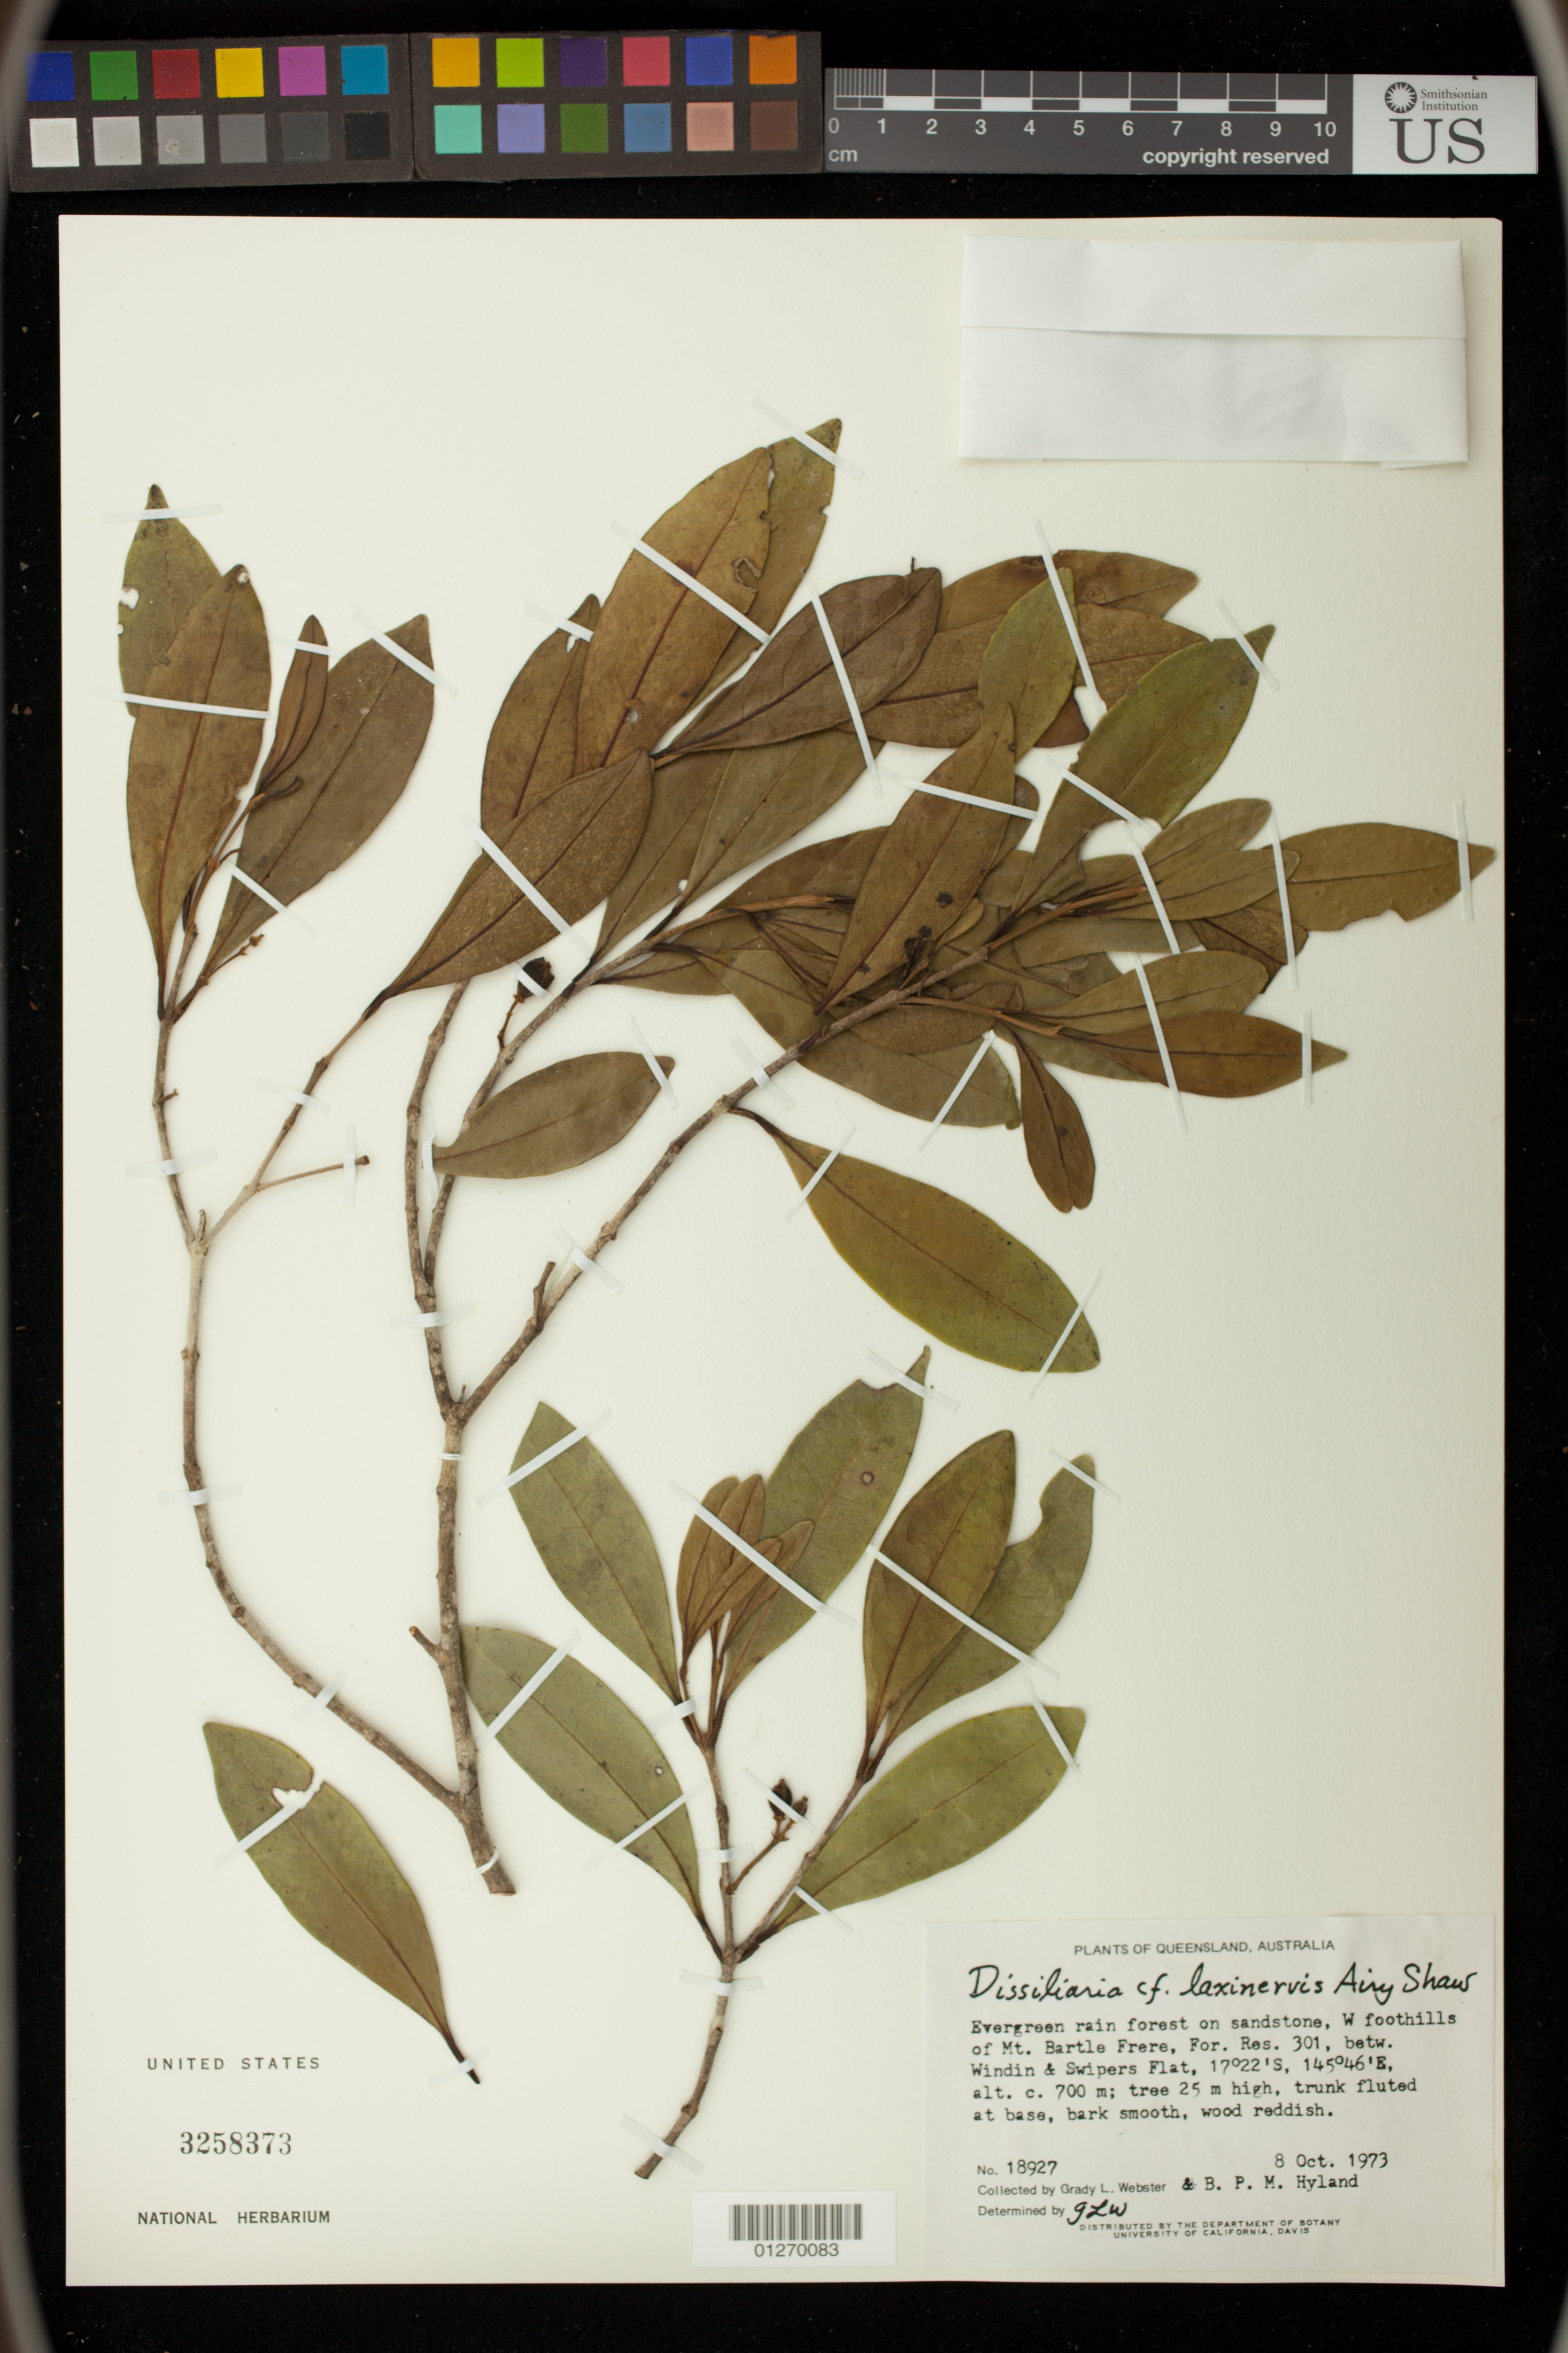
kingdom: Plantae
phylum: Tracheophyta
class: Magnoliopsida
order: Malpighiales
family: Picrodendraceae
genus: Dissiliaria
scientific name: Dissiliaria laxinervis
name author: Airy Shaw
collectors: G. L. Webster & B. P. Hyland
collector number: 18927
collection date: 1973-10-08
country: Australia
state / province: Queensland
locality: W foothills of Mt. Bartle Frere, For. Res. 301, betw. Windin and Swipers Flat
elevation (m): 700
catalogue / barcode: US 3258373